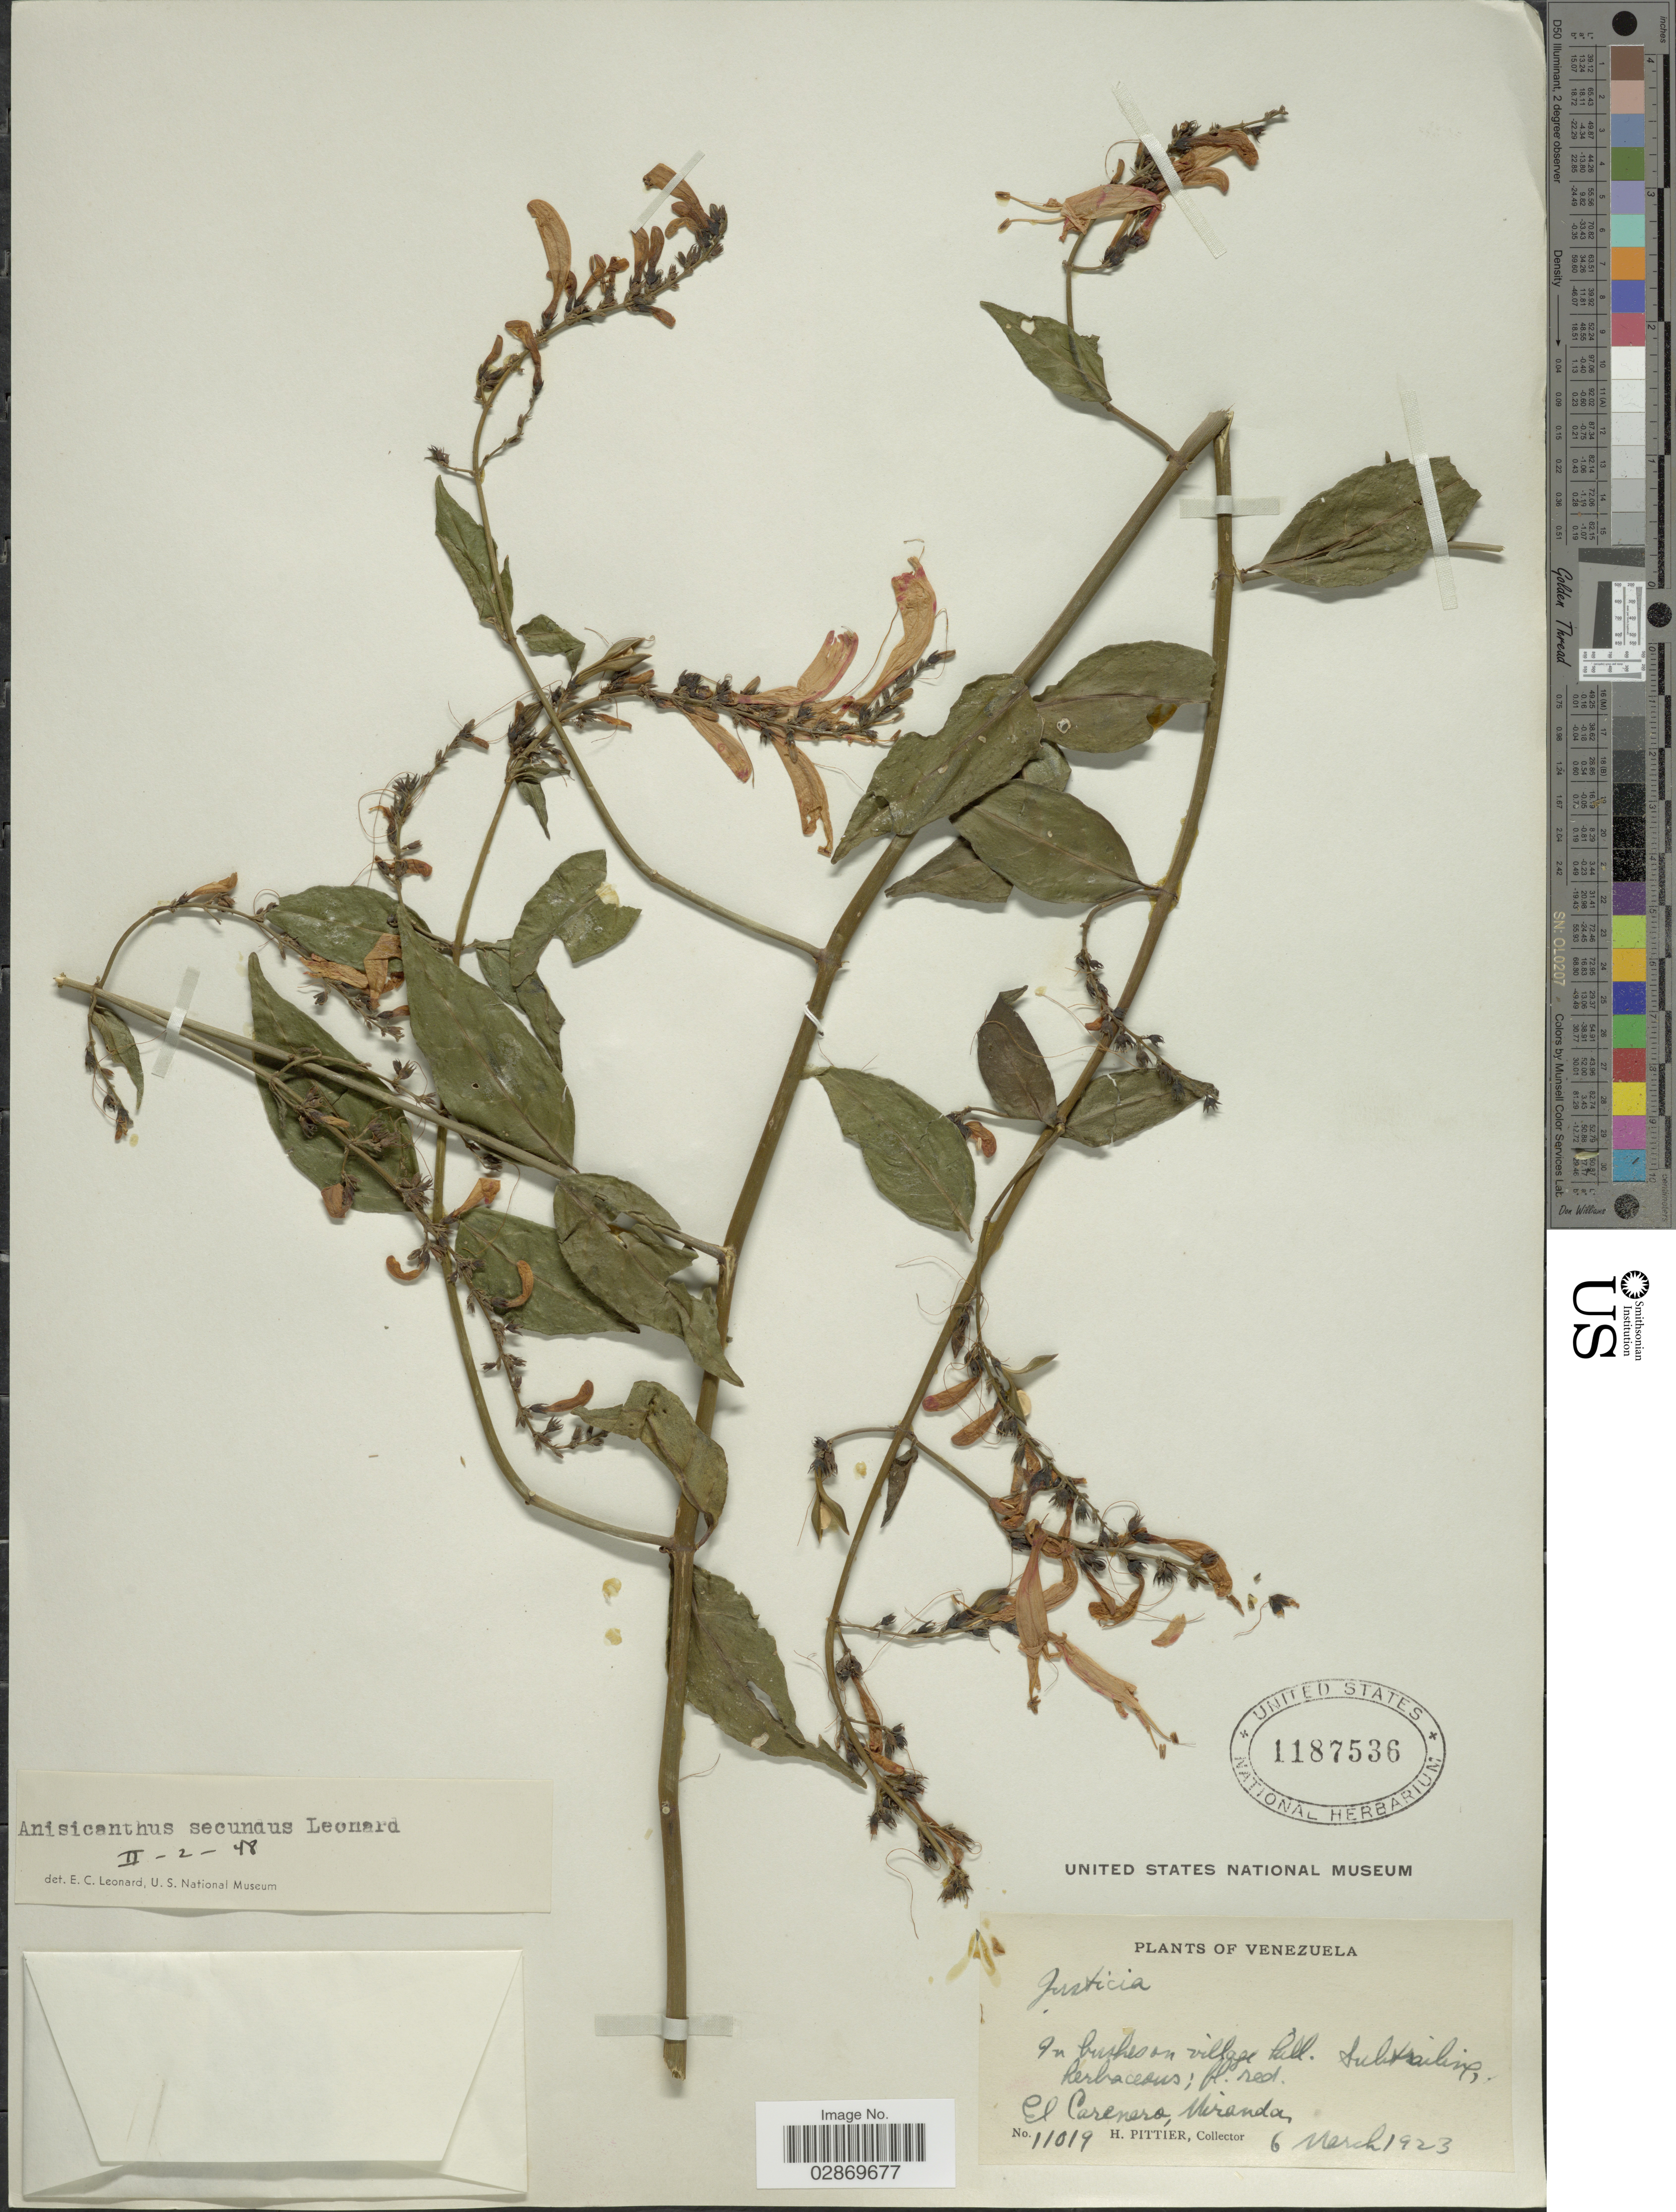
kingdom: Plantae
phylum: Tracheophyta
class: Magnoliopsida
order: Lamiales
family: Acanthaceae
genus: Anisacanthus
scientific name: Anisacanthus secundus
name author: Leonard in A.C. Sm.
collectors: H. F. Pittier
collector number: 11019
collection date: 1923-03-06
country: Venezuela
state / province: Miranda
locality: El Carenero.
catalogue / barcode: US 1187536